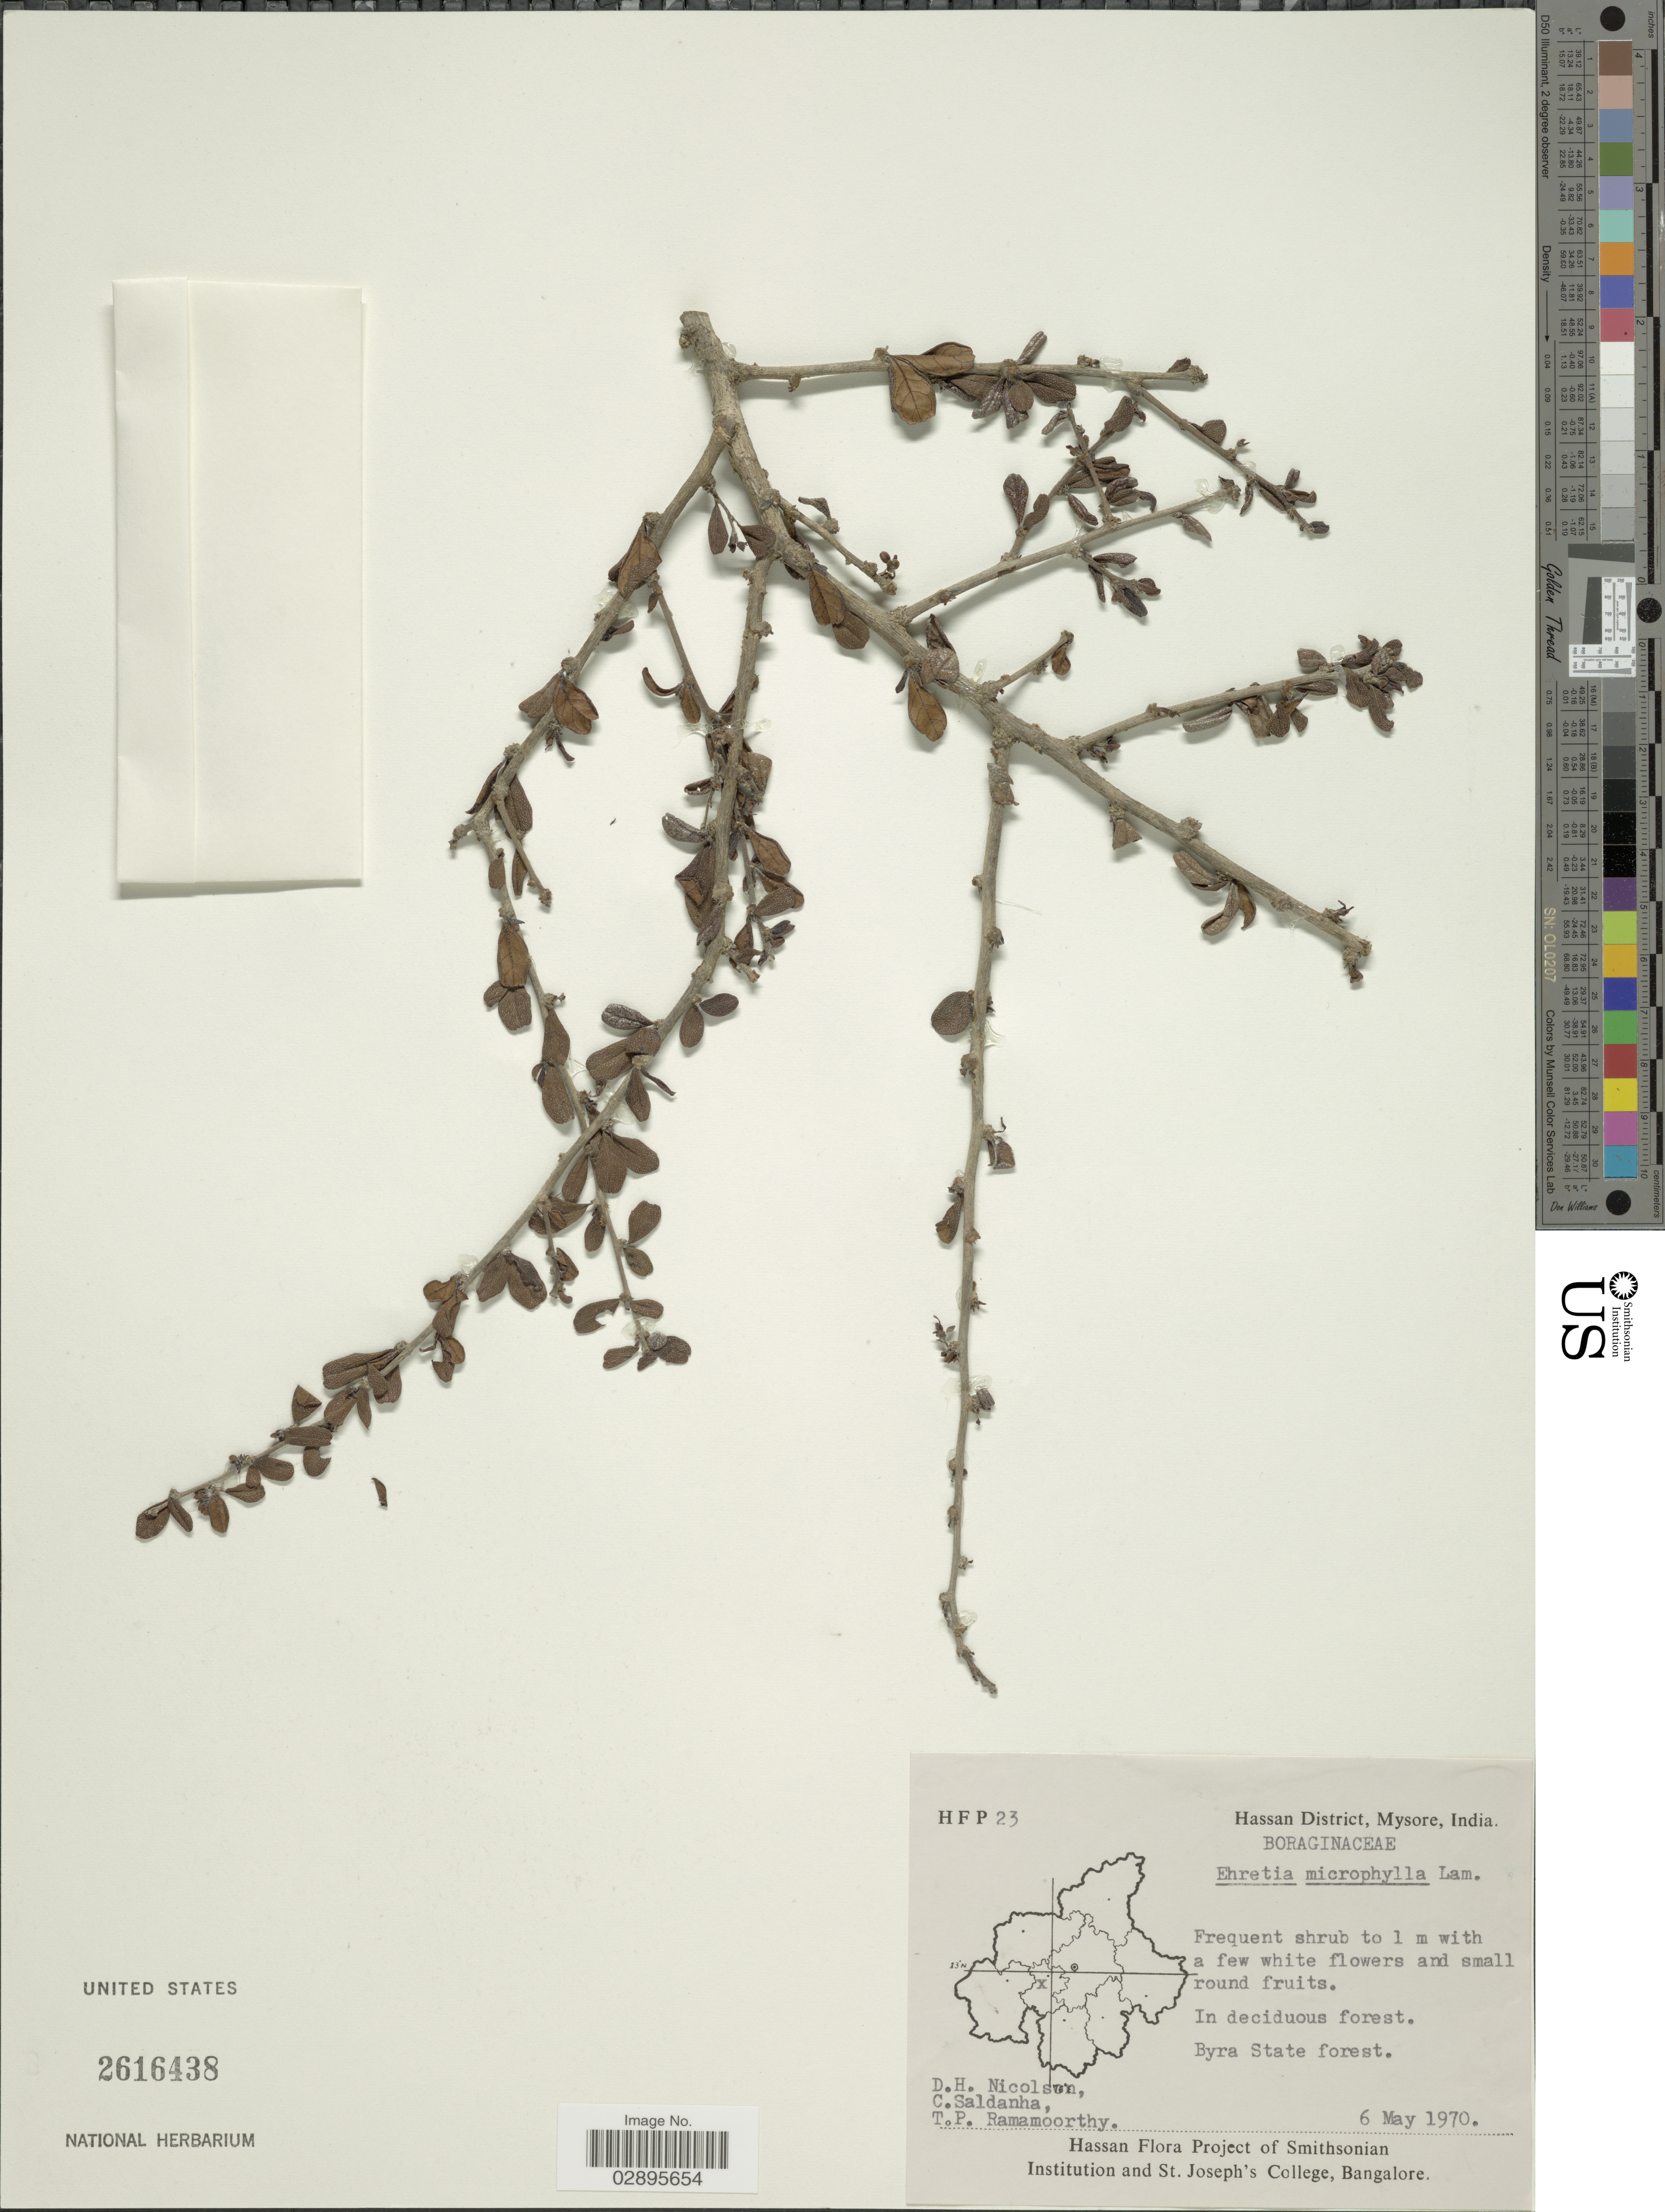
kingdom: Plantae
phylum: Tracheophyta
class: Magnoliopsida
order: Boraginales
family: Ehretiaceae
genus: Ehretia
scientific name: Ehretia microphylla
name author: Lam.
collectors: D. H. Nicolson, C. Saldanha & T. P. Ramamoorthy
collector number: HFP 23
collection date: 1970-05-06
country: India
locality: Hassan District, Mysore. Byra State forest.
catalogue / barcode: US 2616438